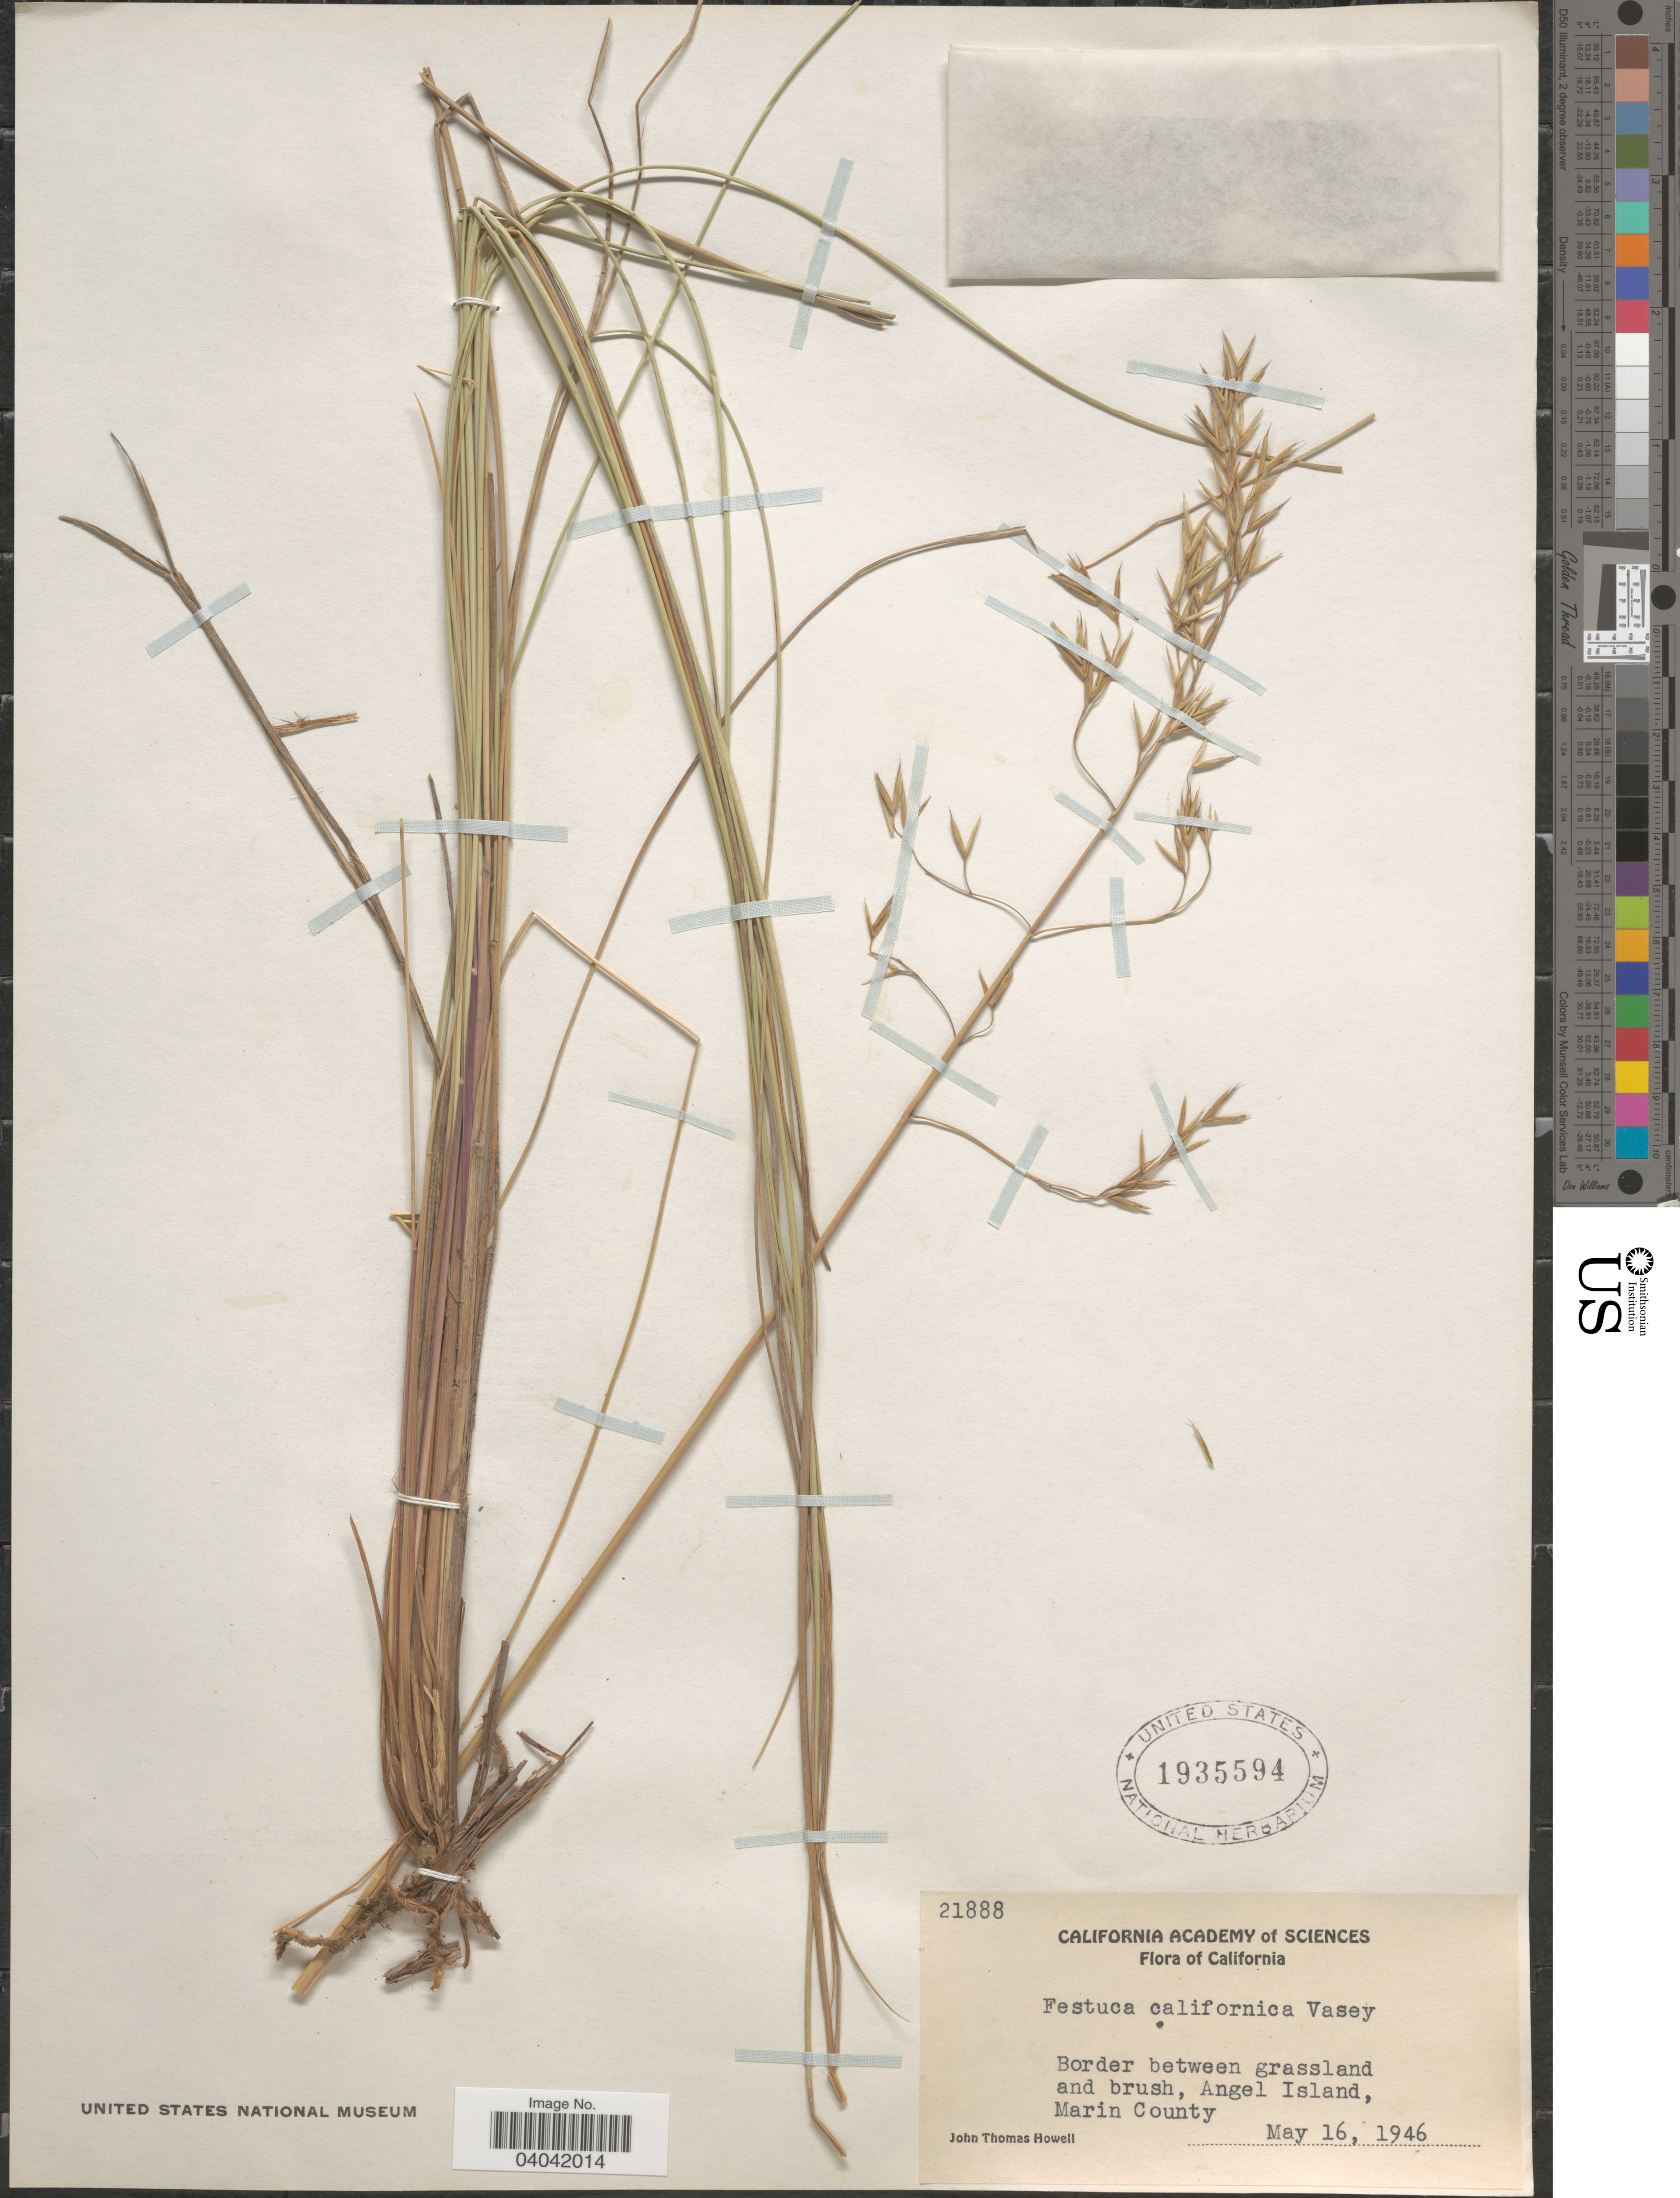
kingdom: Plantae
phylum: Tracheophyta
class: Liliopsida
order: Poales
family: Poaceae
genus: Festuca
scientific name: Festuca californica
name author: Vasey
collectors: J. T. Howell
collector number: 21888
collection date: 1946-05-16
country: United States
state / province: California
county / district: Marin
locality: Border between grassland and brush, Angel Island, Marin County.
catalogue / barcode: US 1935594